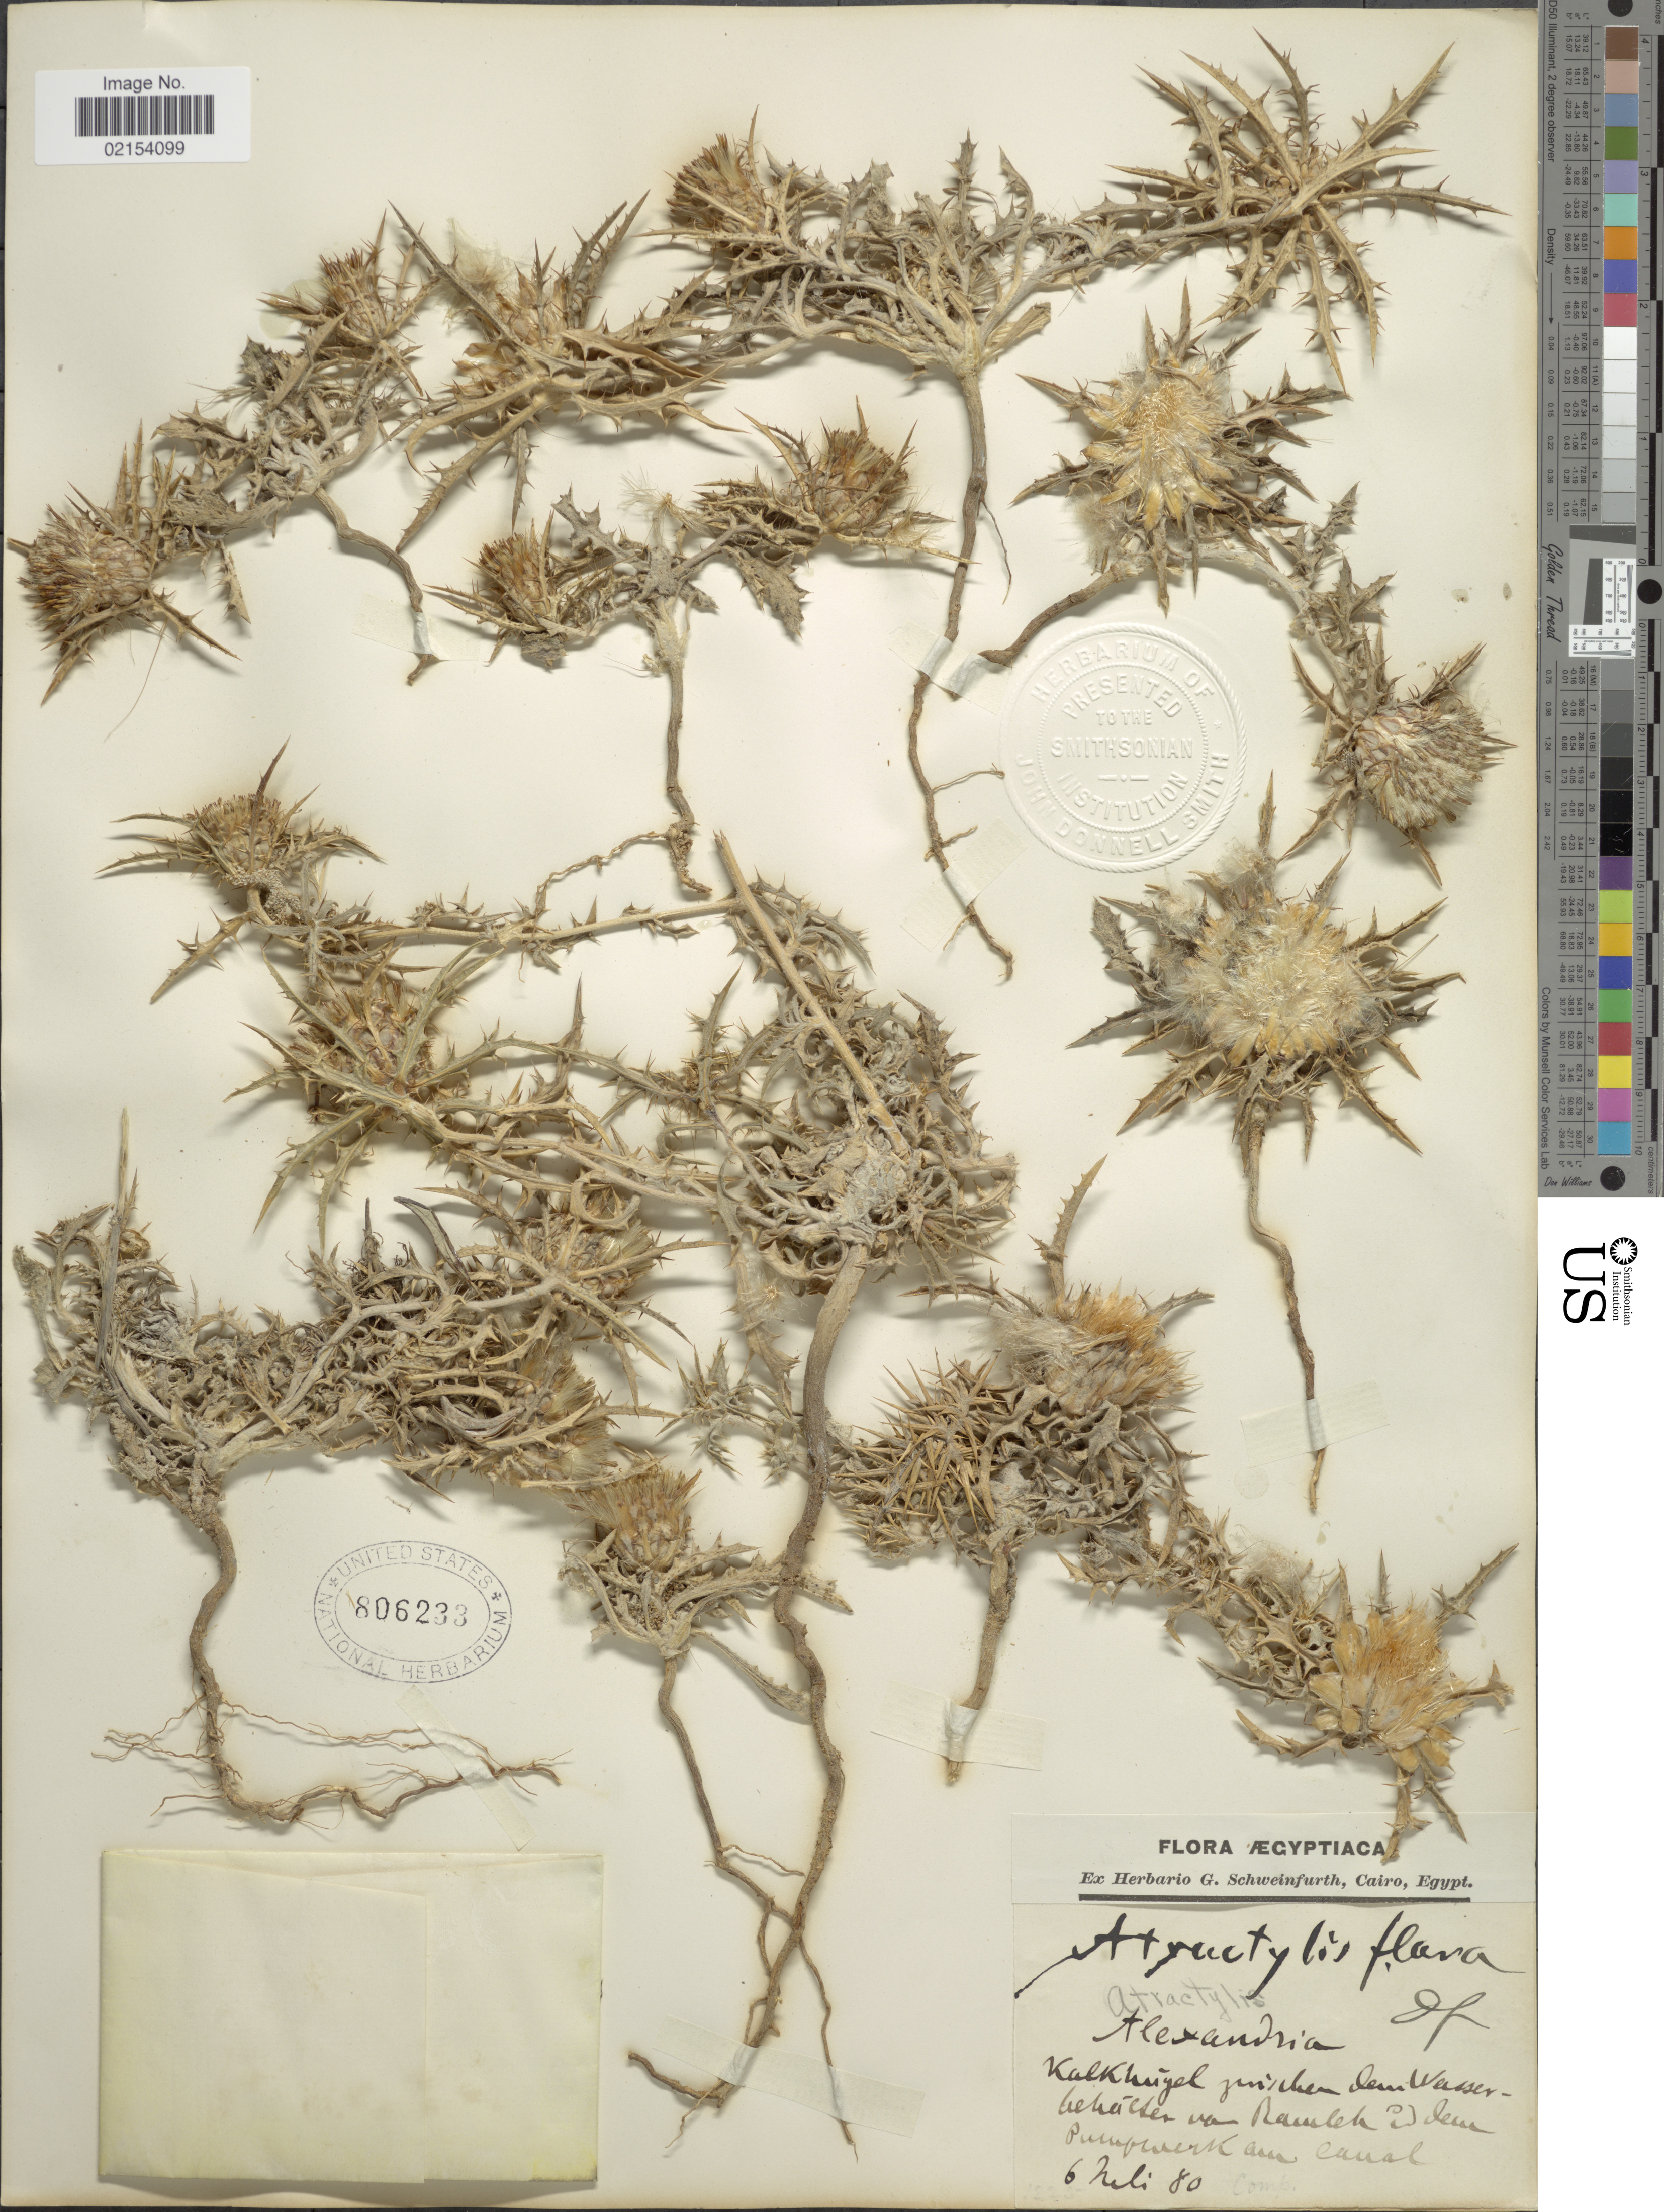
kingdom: Plantae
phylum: Tracheophyta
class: Magnoliopsida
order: Asterales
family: Asteraceae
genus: Atractylis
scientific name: Atractylis carduus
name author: (Forssk.) C. Chr.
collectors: ex herb. G. Schweinfurth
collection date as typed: Transcribed d/m/y: 6/7/80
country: Egypt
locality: Alexandria [illegible text]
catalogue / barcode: US 806233